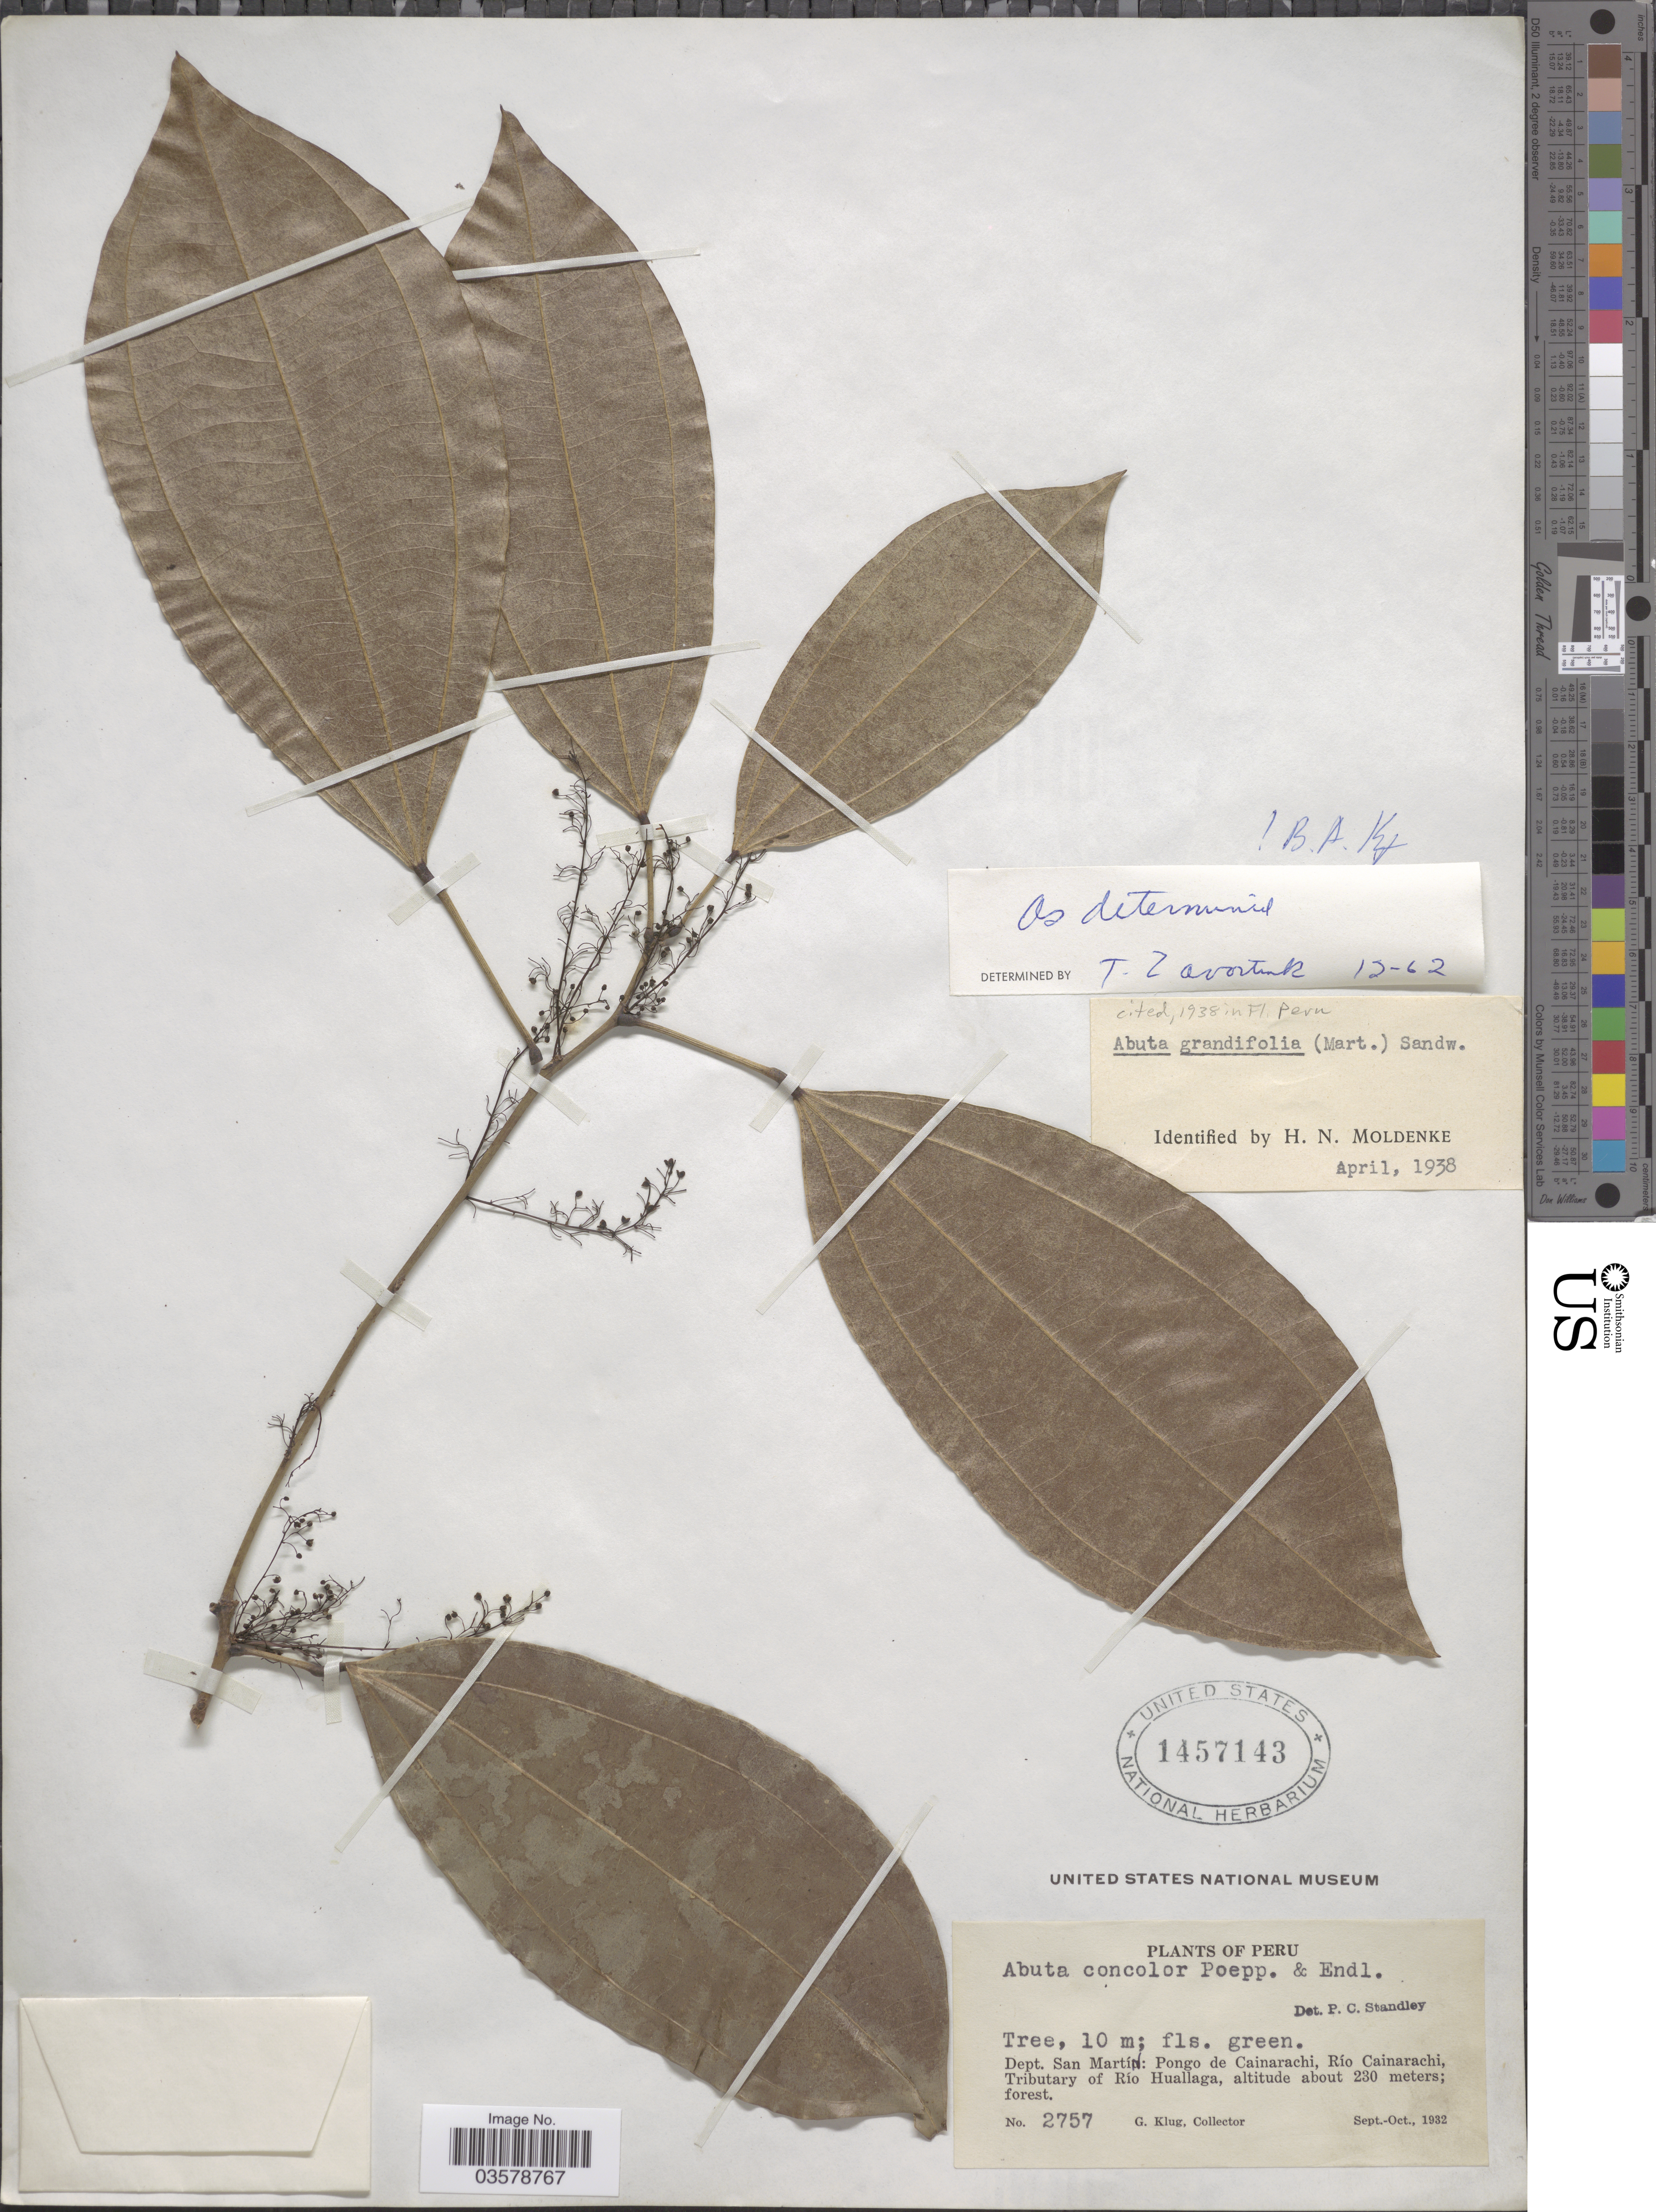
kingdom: Plantae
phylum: Tracheophyta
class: Magnoliopsida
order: Ranunculales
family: Menispermaceae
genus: Abuta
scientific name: Abuta grandifolia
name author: (Mart.) Sandwith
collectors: G. Klug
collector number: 2757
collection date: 1932-09/1932-10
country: Peru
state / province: San Martín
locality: Dept. San Martín: Pongo de Cainarachi, Río Cainarachi, Tributary of Río Huallaga.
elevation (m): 230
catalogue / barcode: US 1457143